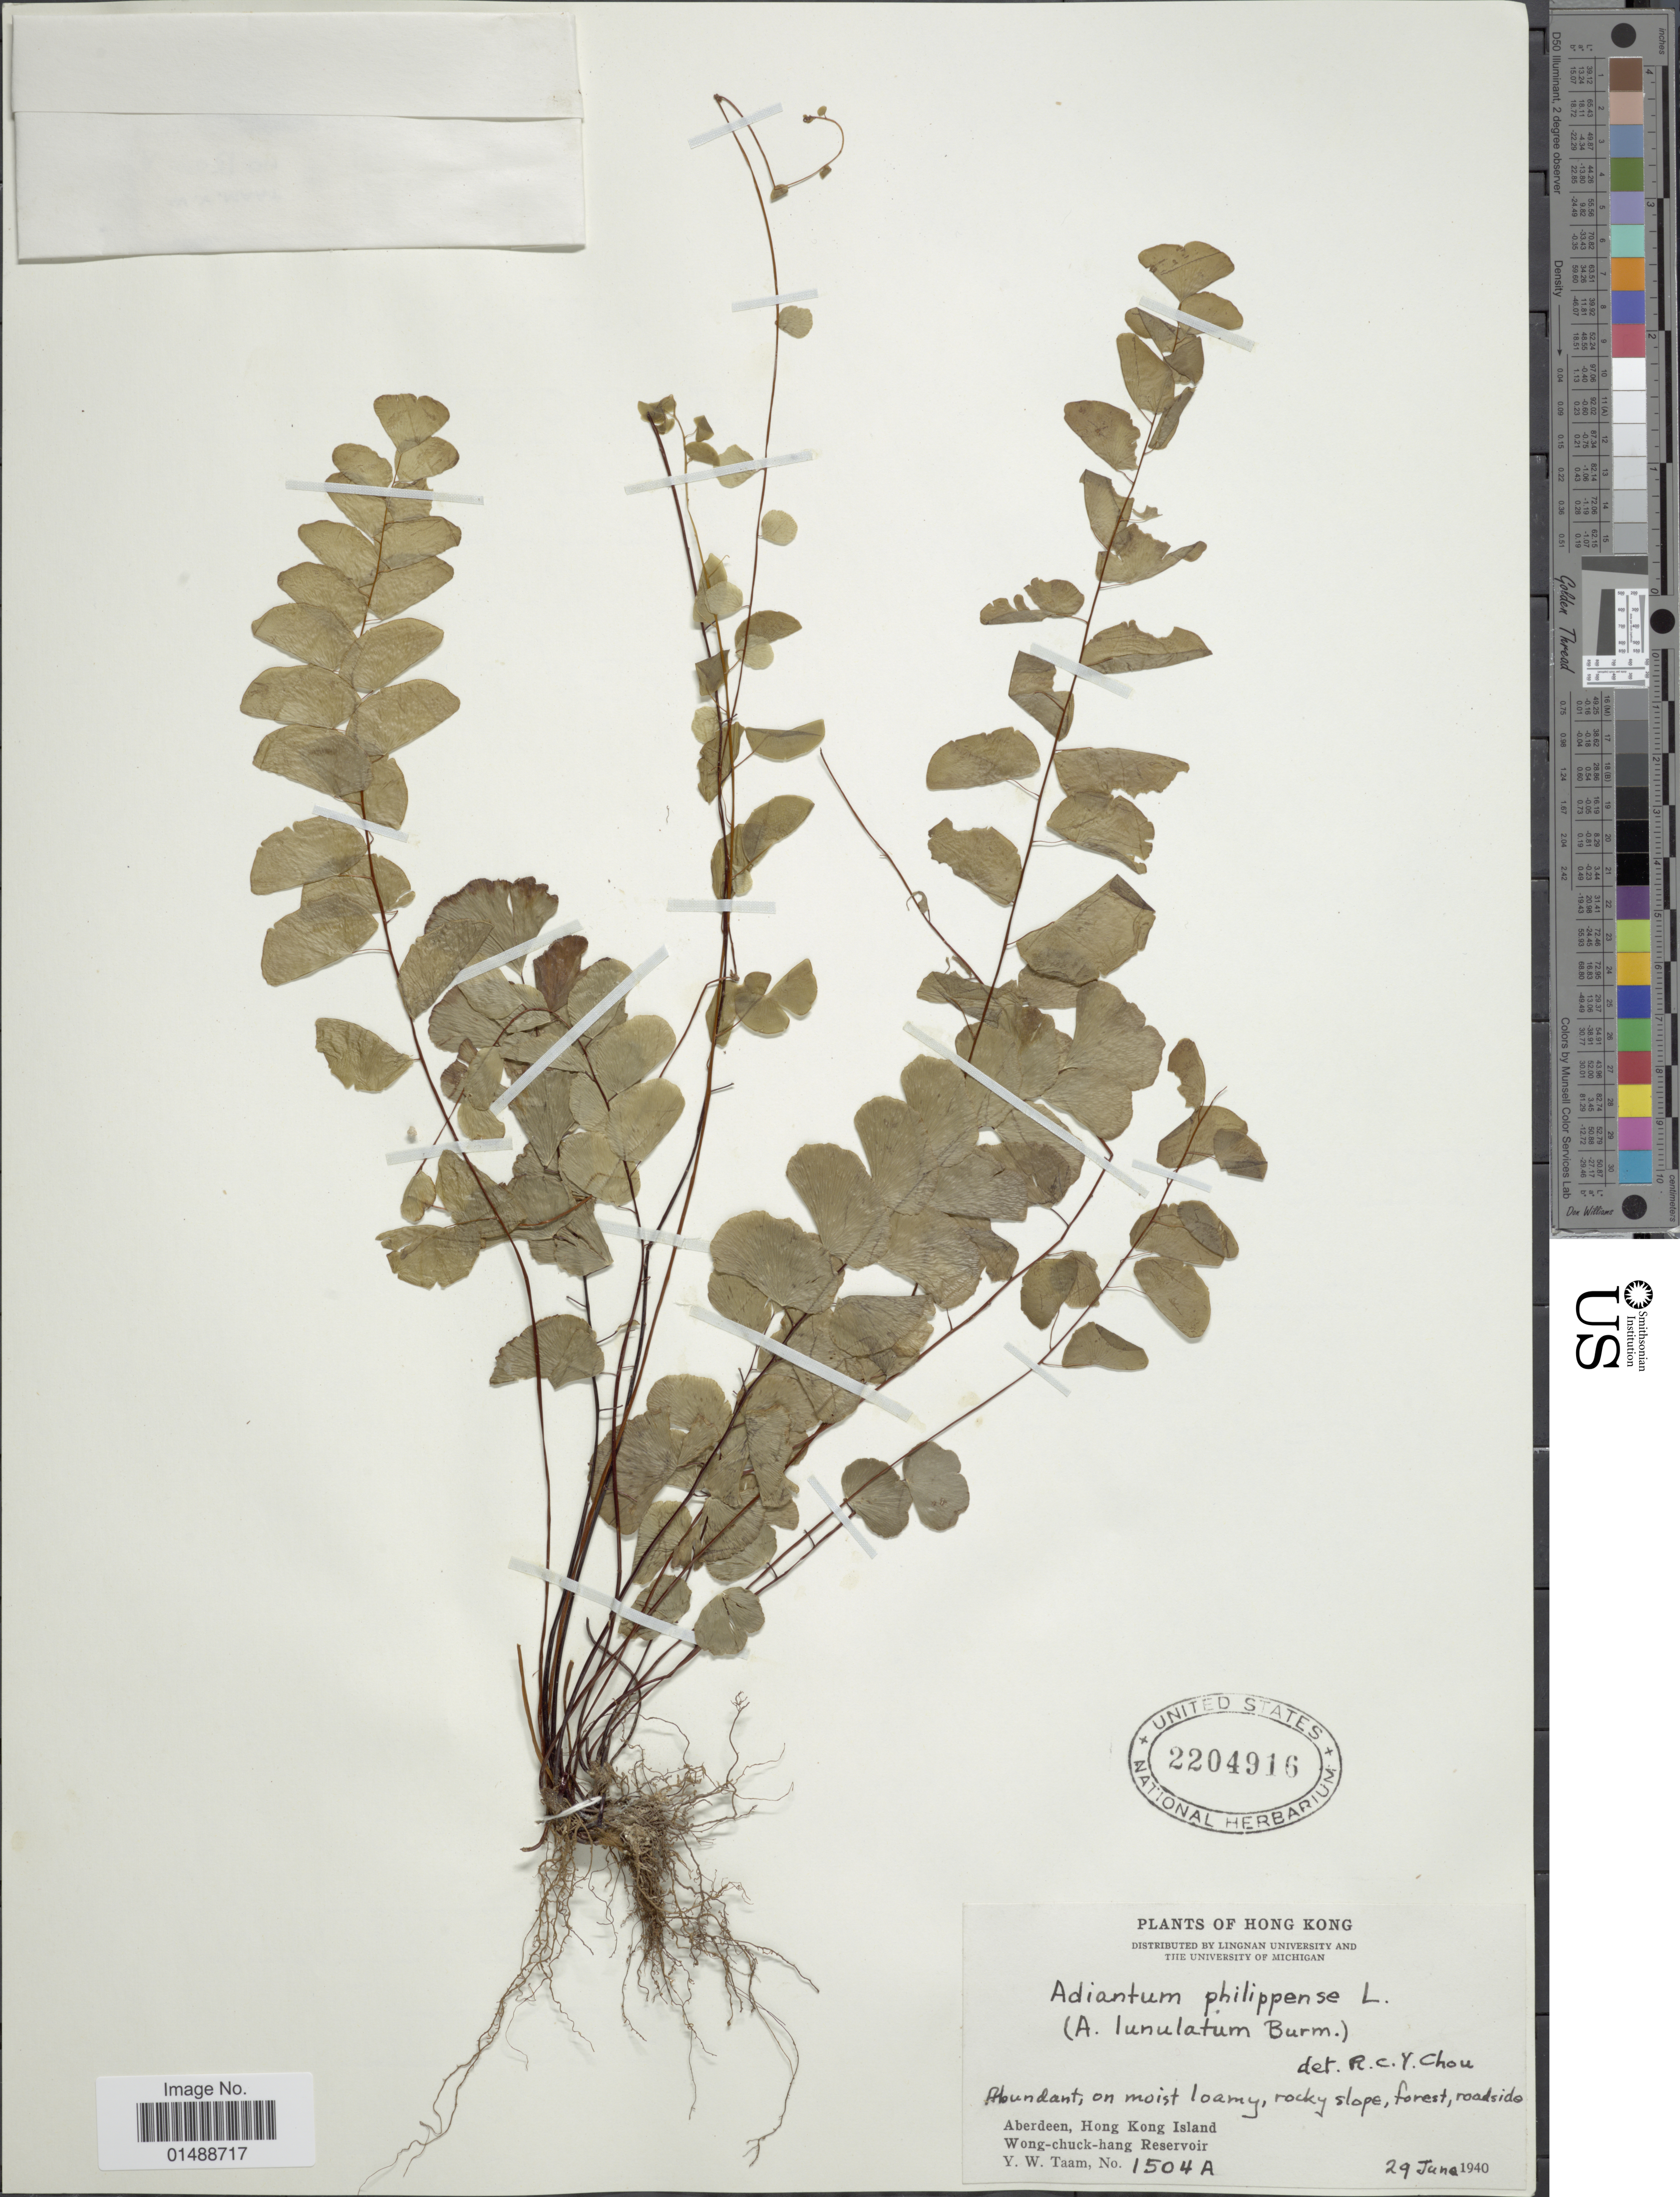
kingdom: Plantae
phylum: Tracheophyta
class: Polypodiopsida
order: Polypodiales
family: Pteridaceae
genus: Adiantum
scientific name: Adiantum philippense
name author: L.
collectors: Y. W. Taam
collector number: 1504A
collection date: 1940-06-29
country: China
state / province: Hong Kong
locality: Hong Kong, Aberdeen, Hong Kong Island, Wong-chuck-hang-Reservoir.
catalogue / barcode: US 2204916